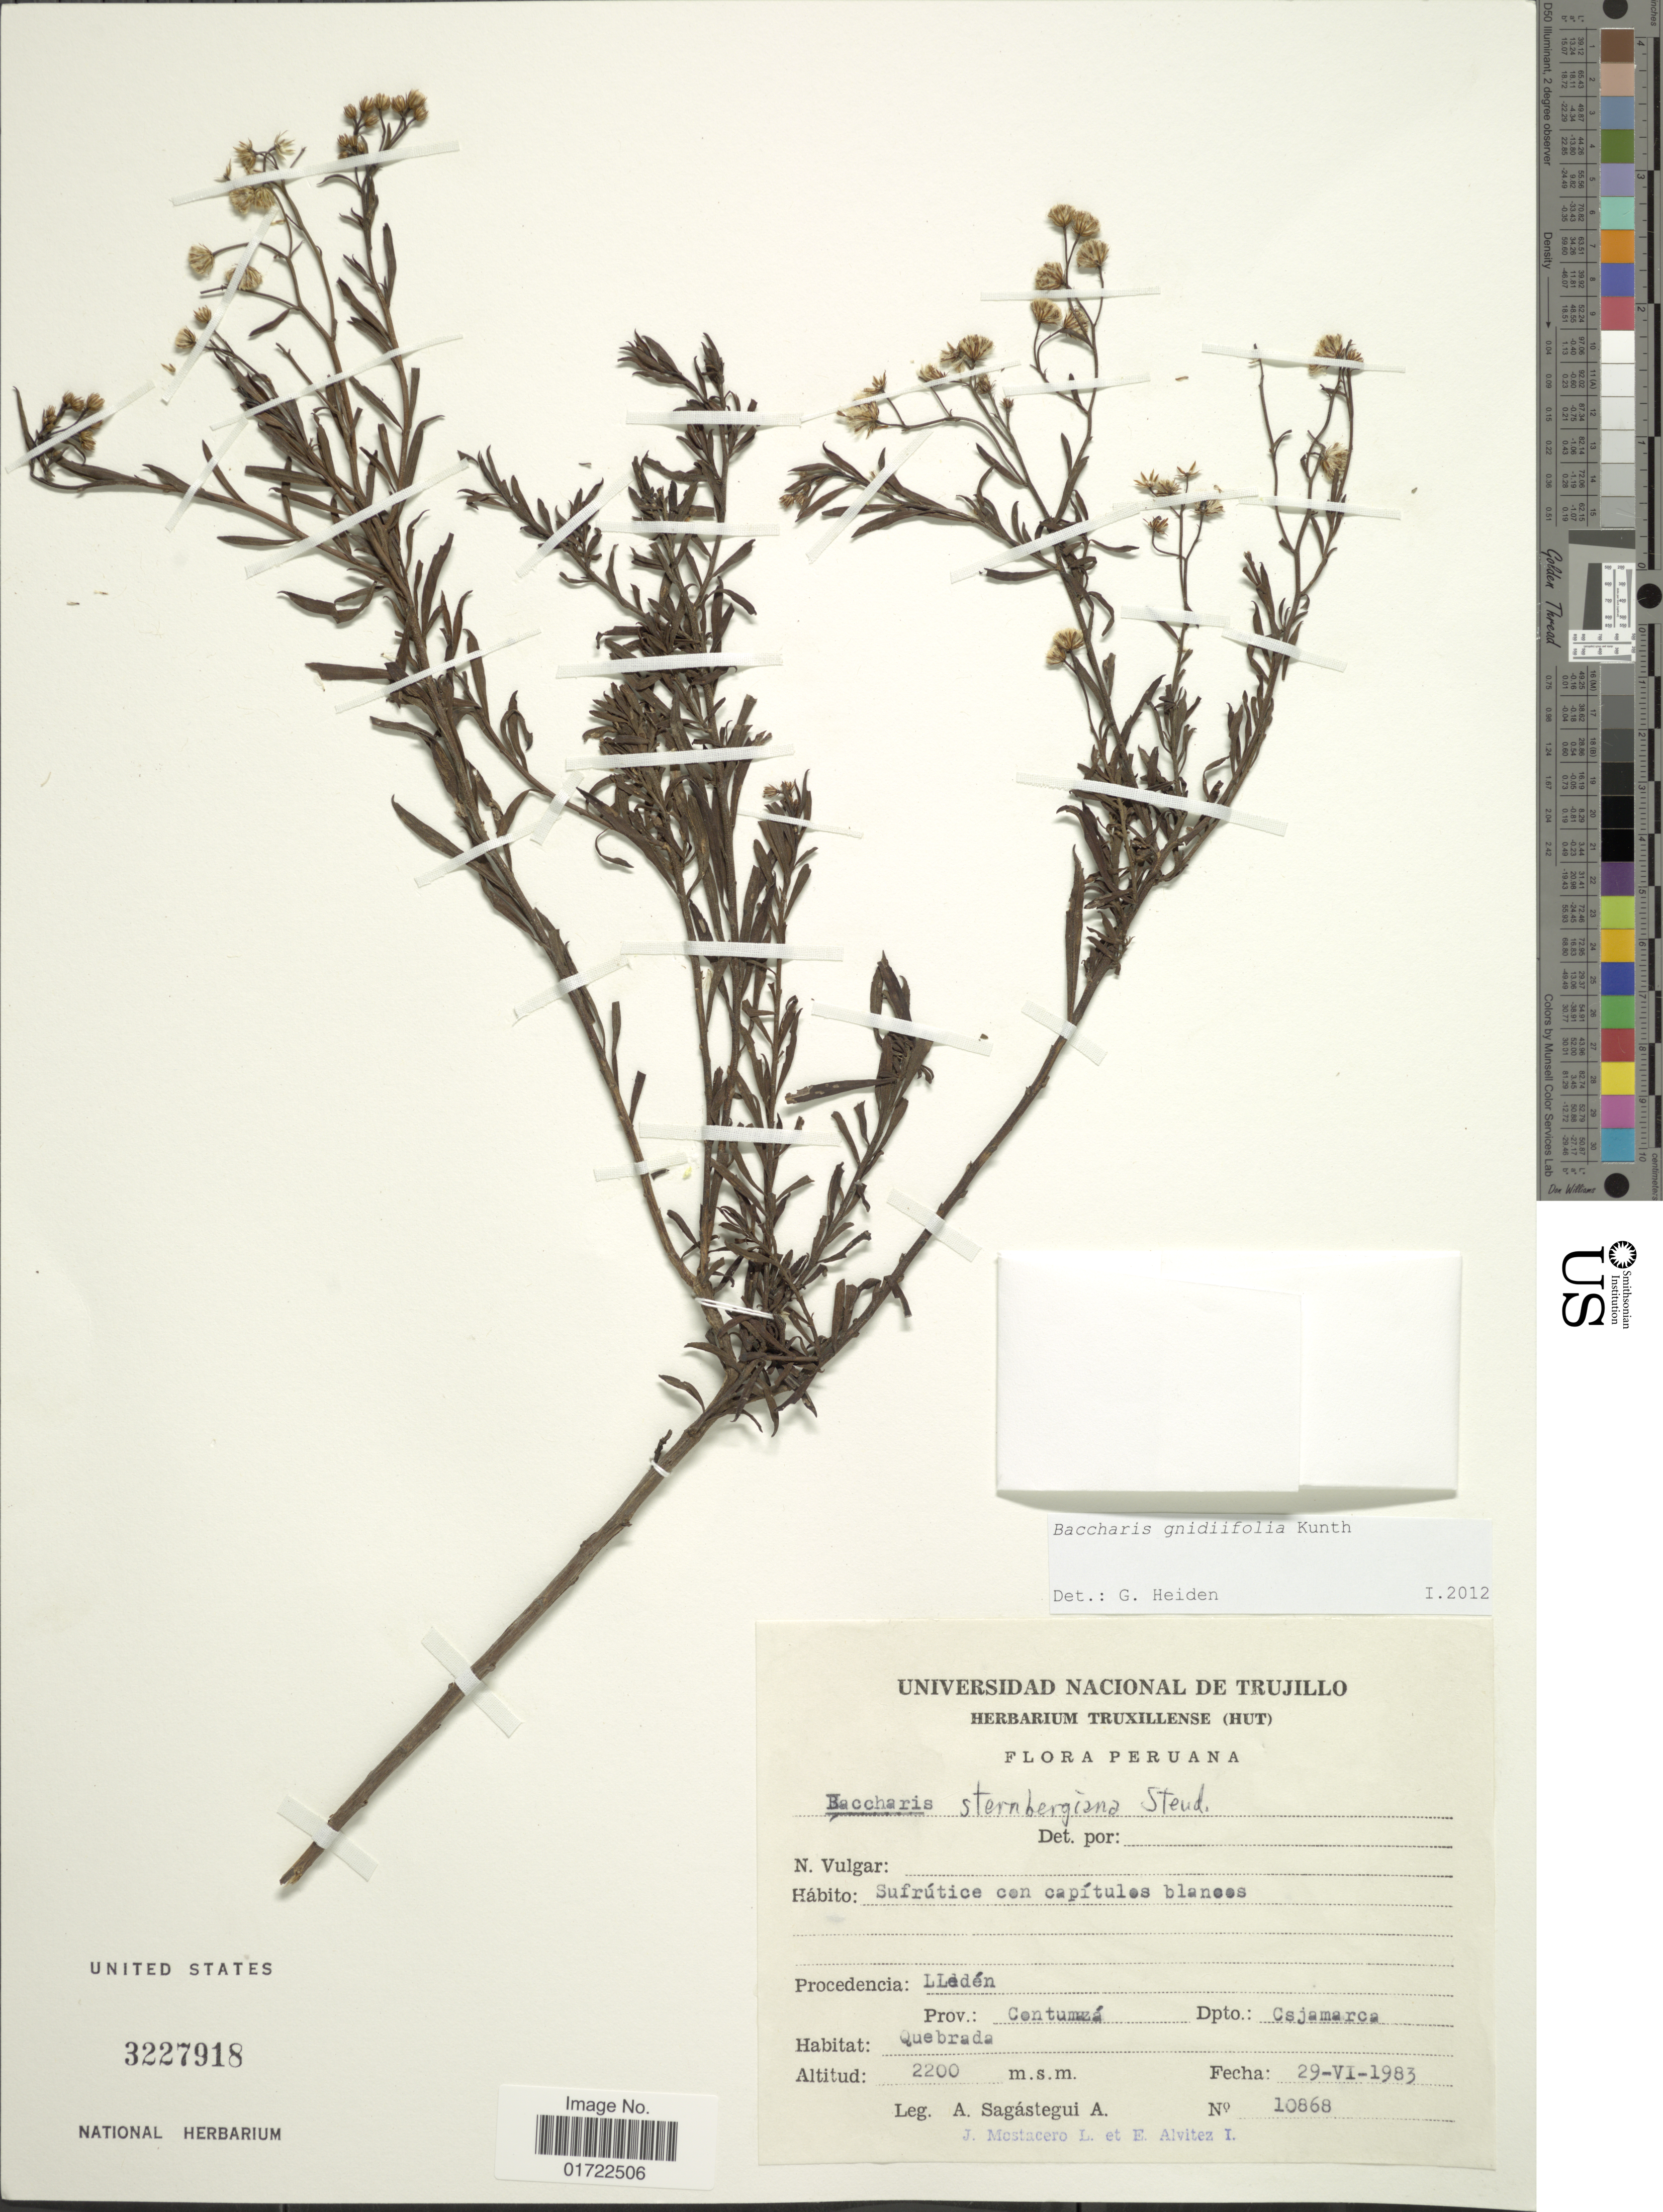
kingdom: Plantae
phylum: Tracheophyta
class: Magnoliopsida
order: Asterales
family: Asteraceae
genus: Baccharis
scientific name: Baccharis gnidiifolia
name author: Kunth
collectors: A. Sagástegui A., J. Mostacero L. & E. Alvitez I.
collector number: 10868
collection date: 1983-06-29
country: Peru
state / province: Cajamarca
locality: Lledén, Prov. Contumazá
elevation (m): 2200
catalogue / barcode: US 3227918